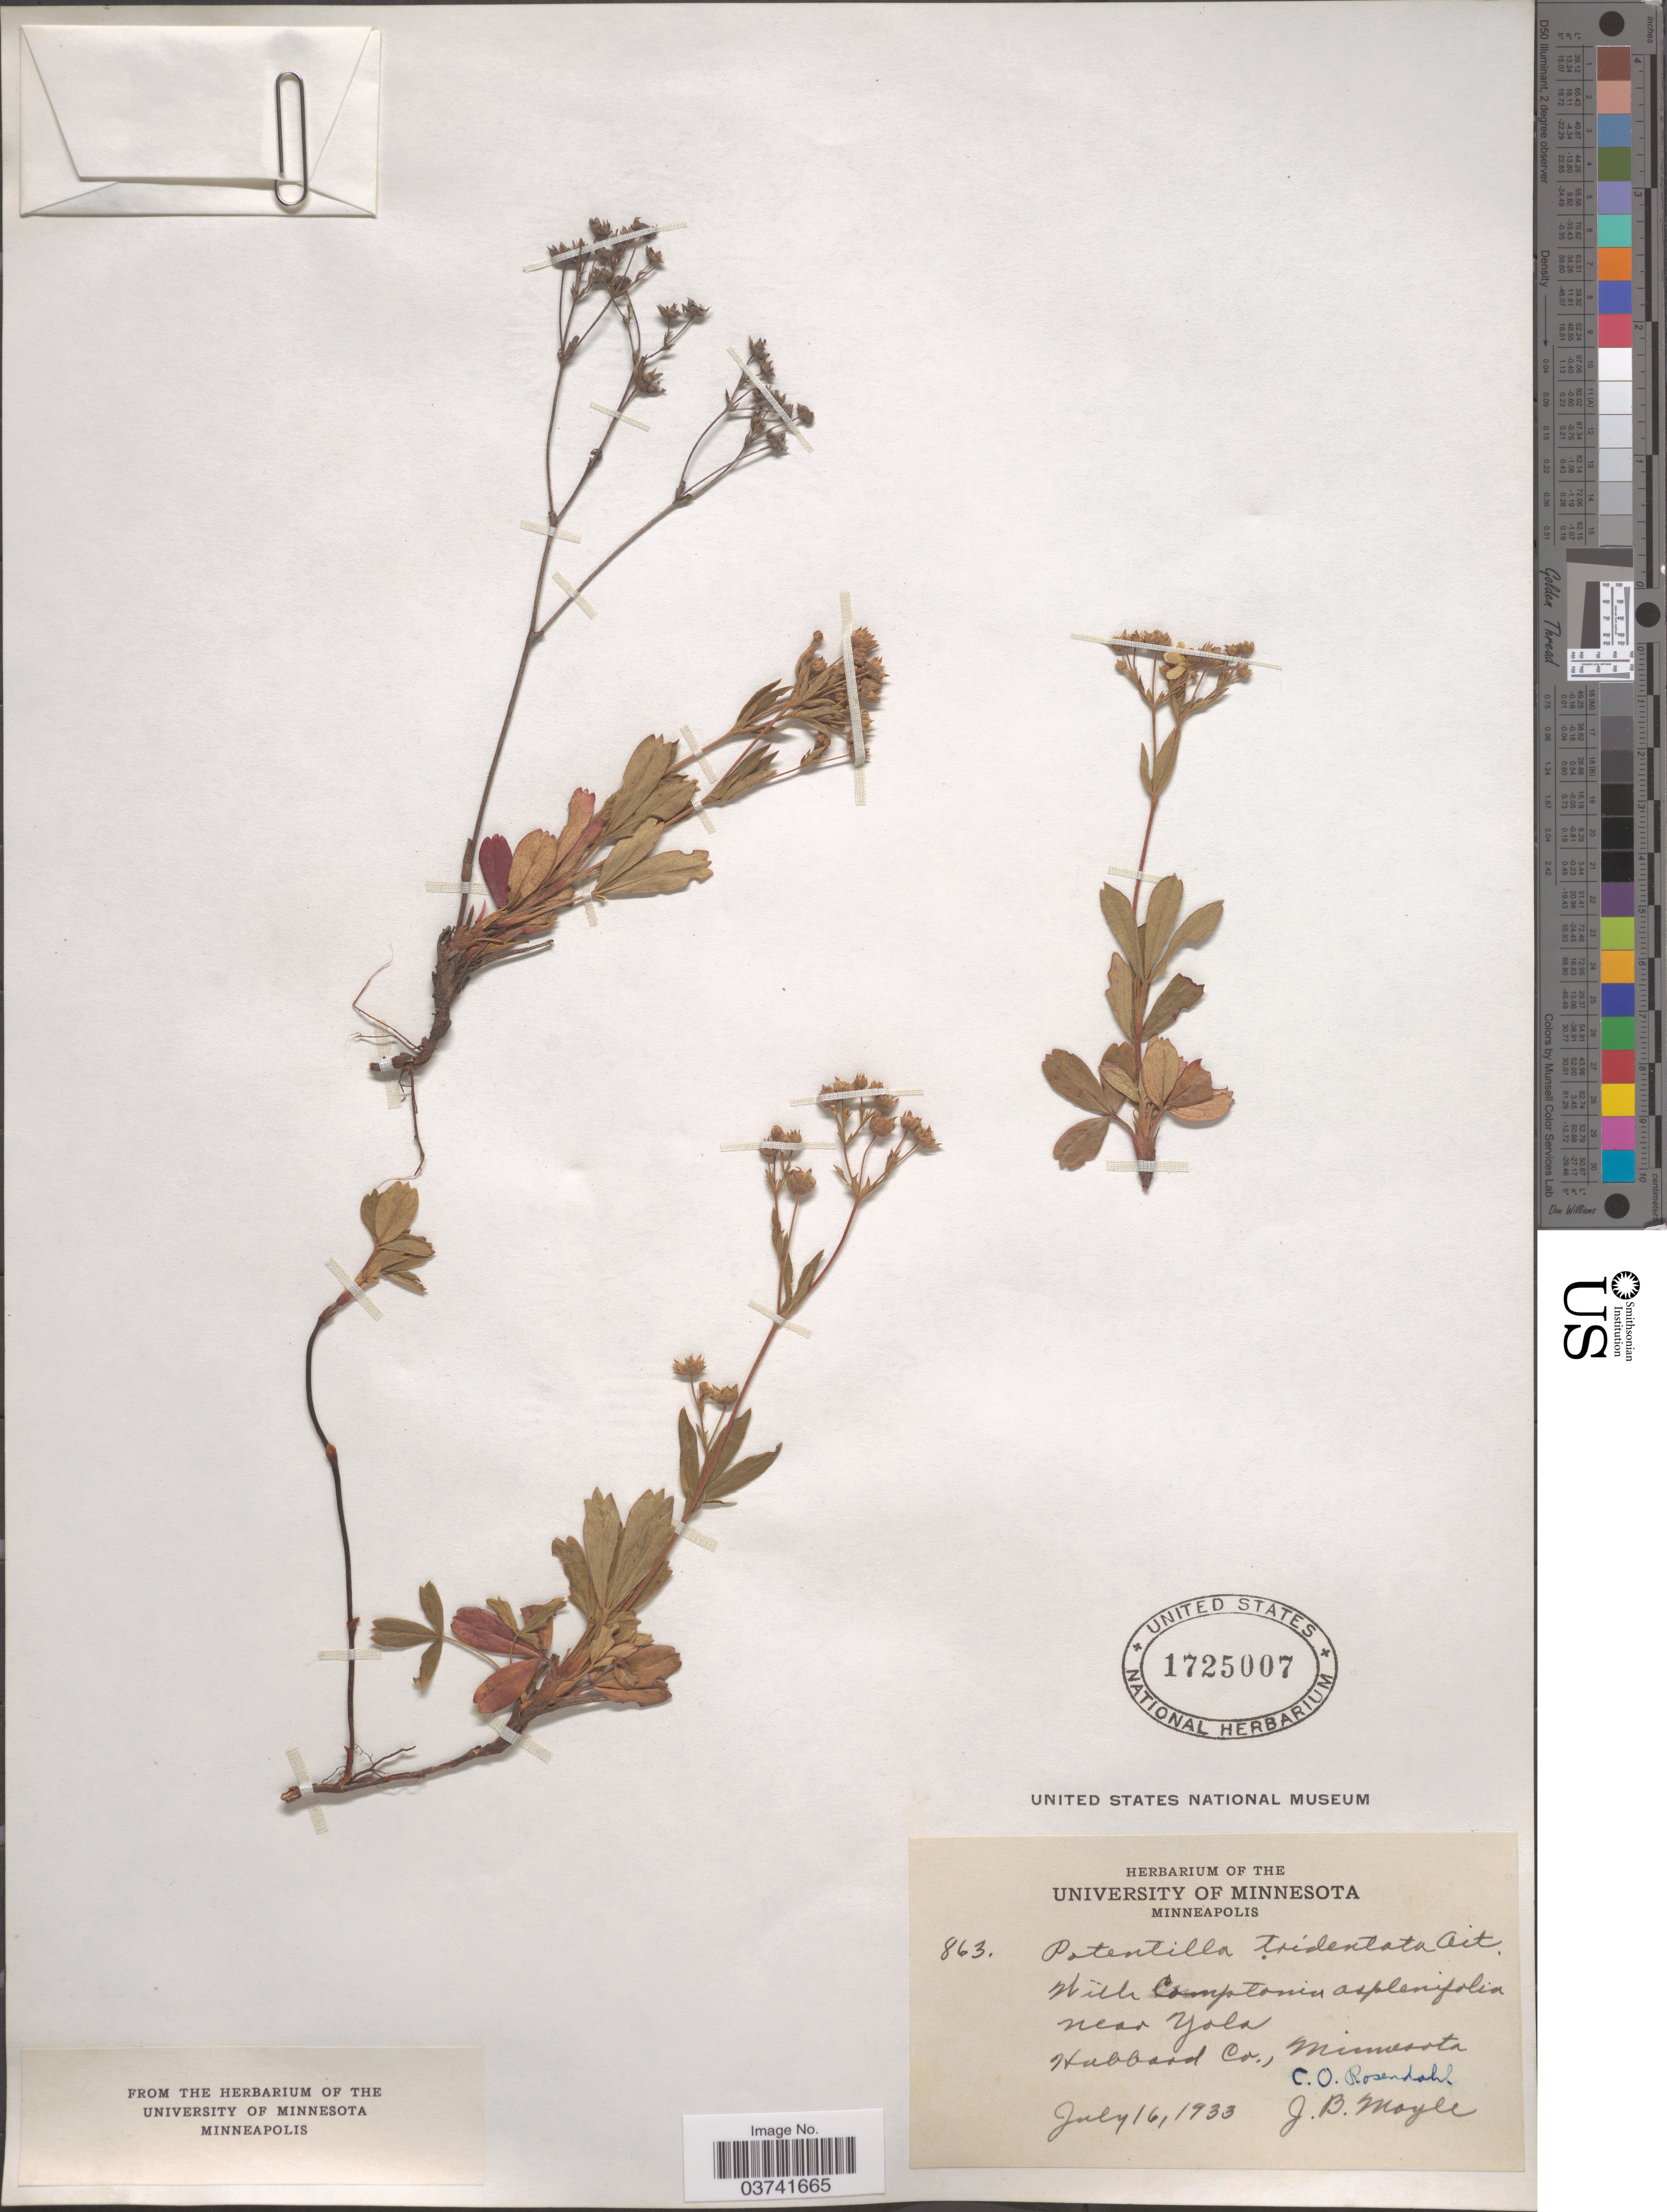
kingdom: Plantae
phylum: Tracheophyta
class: Magnoliopsida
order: Rosales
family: Rosaceae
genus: Potentilla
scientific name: Potentilla tridentata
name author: Aiton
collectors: C. O. Rosendahl & J. Moyle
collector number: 863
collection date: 1933-07-16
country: United States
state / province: Minnesota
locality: Near Yola, Hubbard Co.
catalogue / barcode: US 1725007